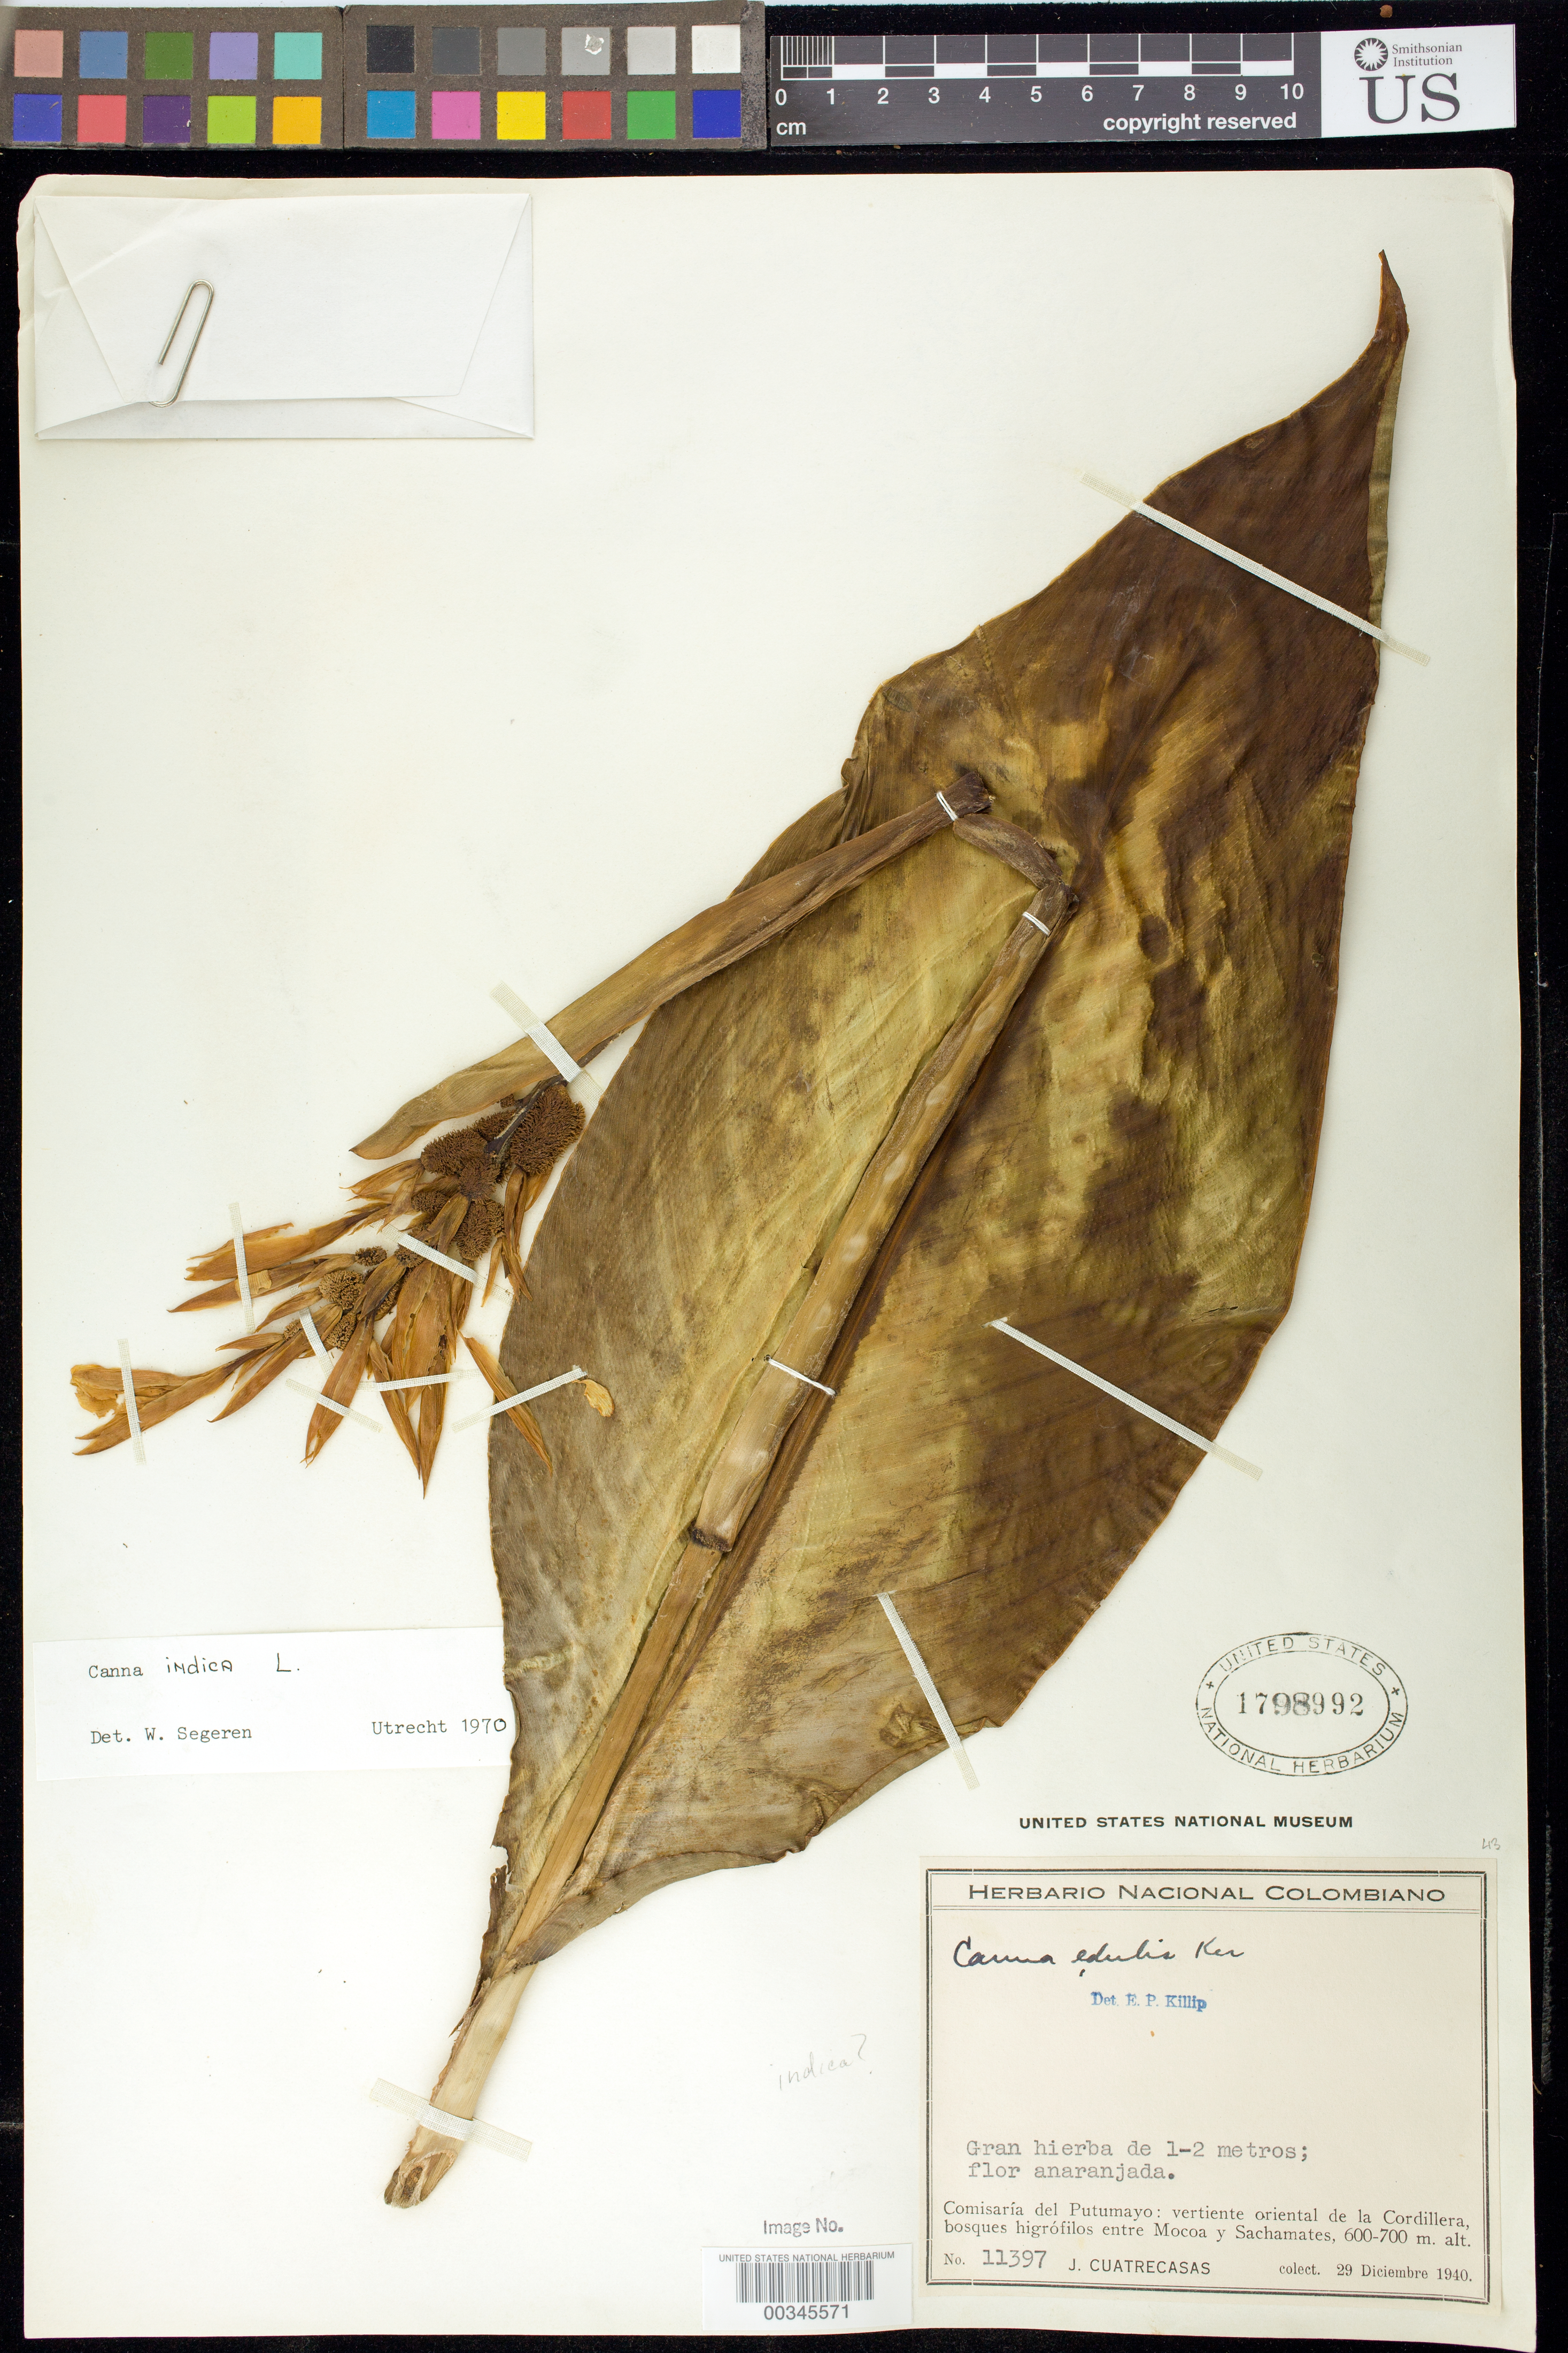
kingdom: Plantae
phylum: Tracheophyta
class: Liliopsida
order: Zingiberales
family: Cannaceae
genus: Canna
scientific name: Canna indica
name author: L.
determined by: Segeren, W.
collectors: J. Cuatrecasas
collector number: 11397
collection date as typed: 29 Dec 1940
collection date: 1940-12-29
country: Colombia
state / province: Putumayo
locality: Vertiente Oriental de la Cordillera, Bosques higrofilos entre Mocoa y Sachamates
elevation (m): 600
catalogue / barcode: US 1798992